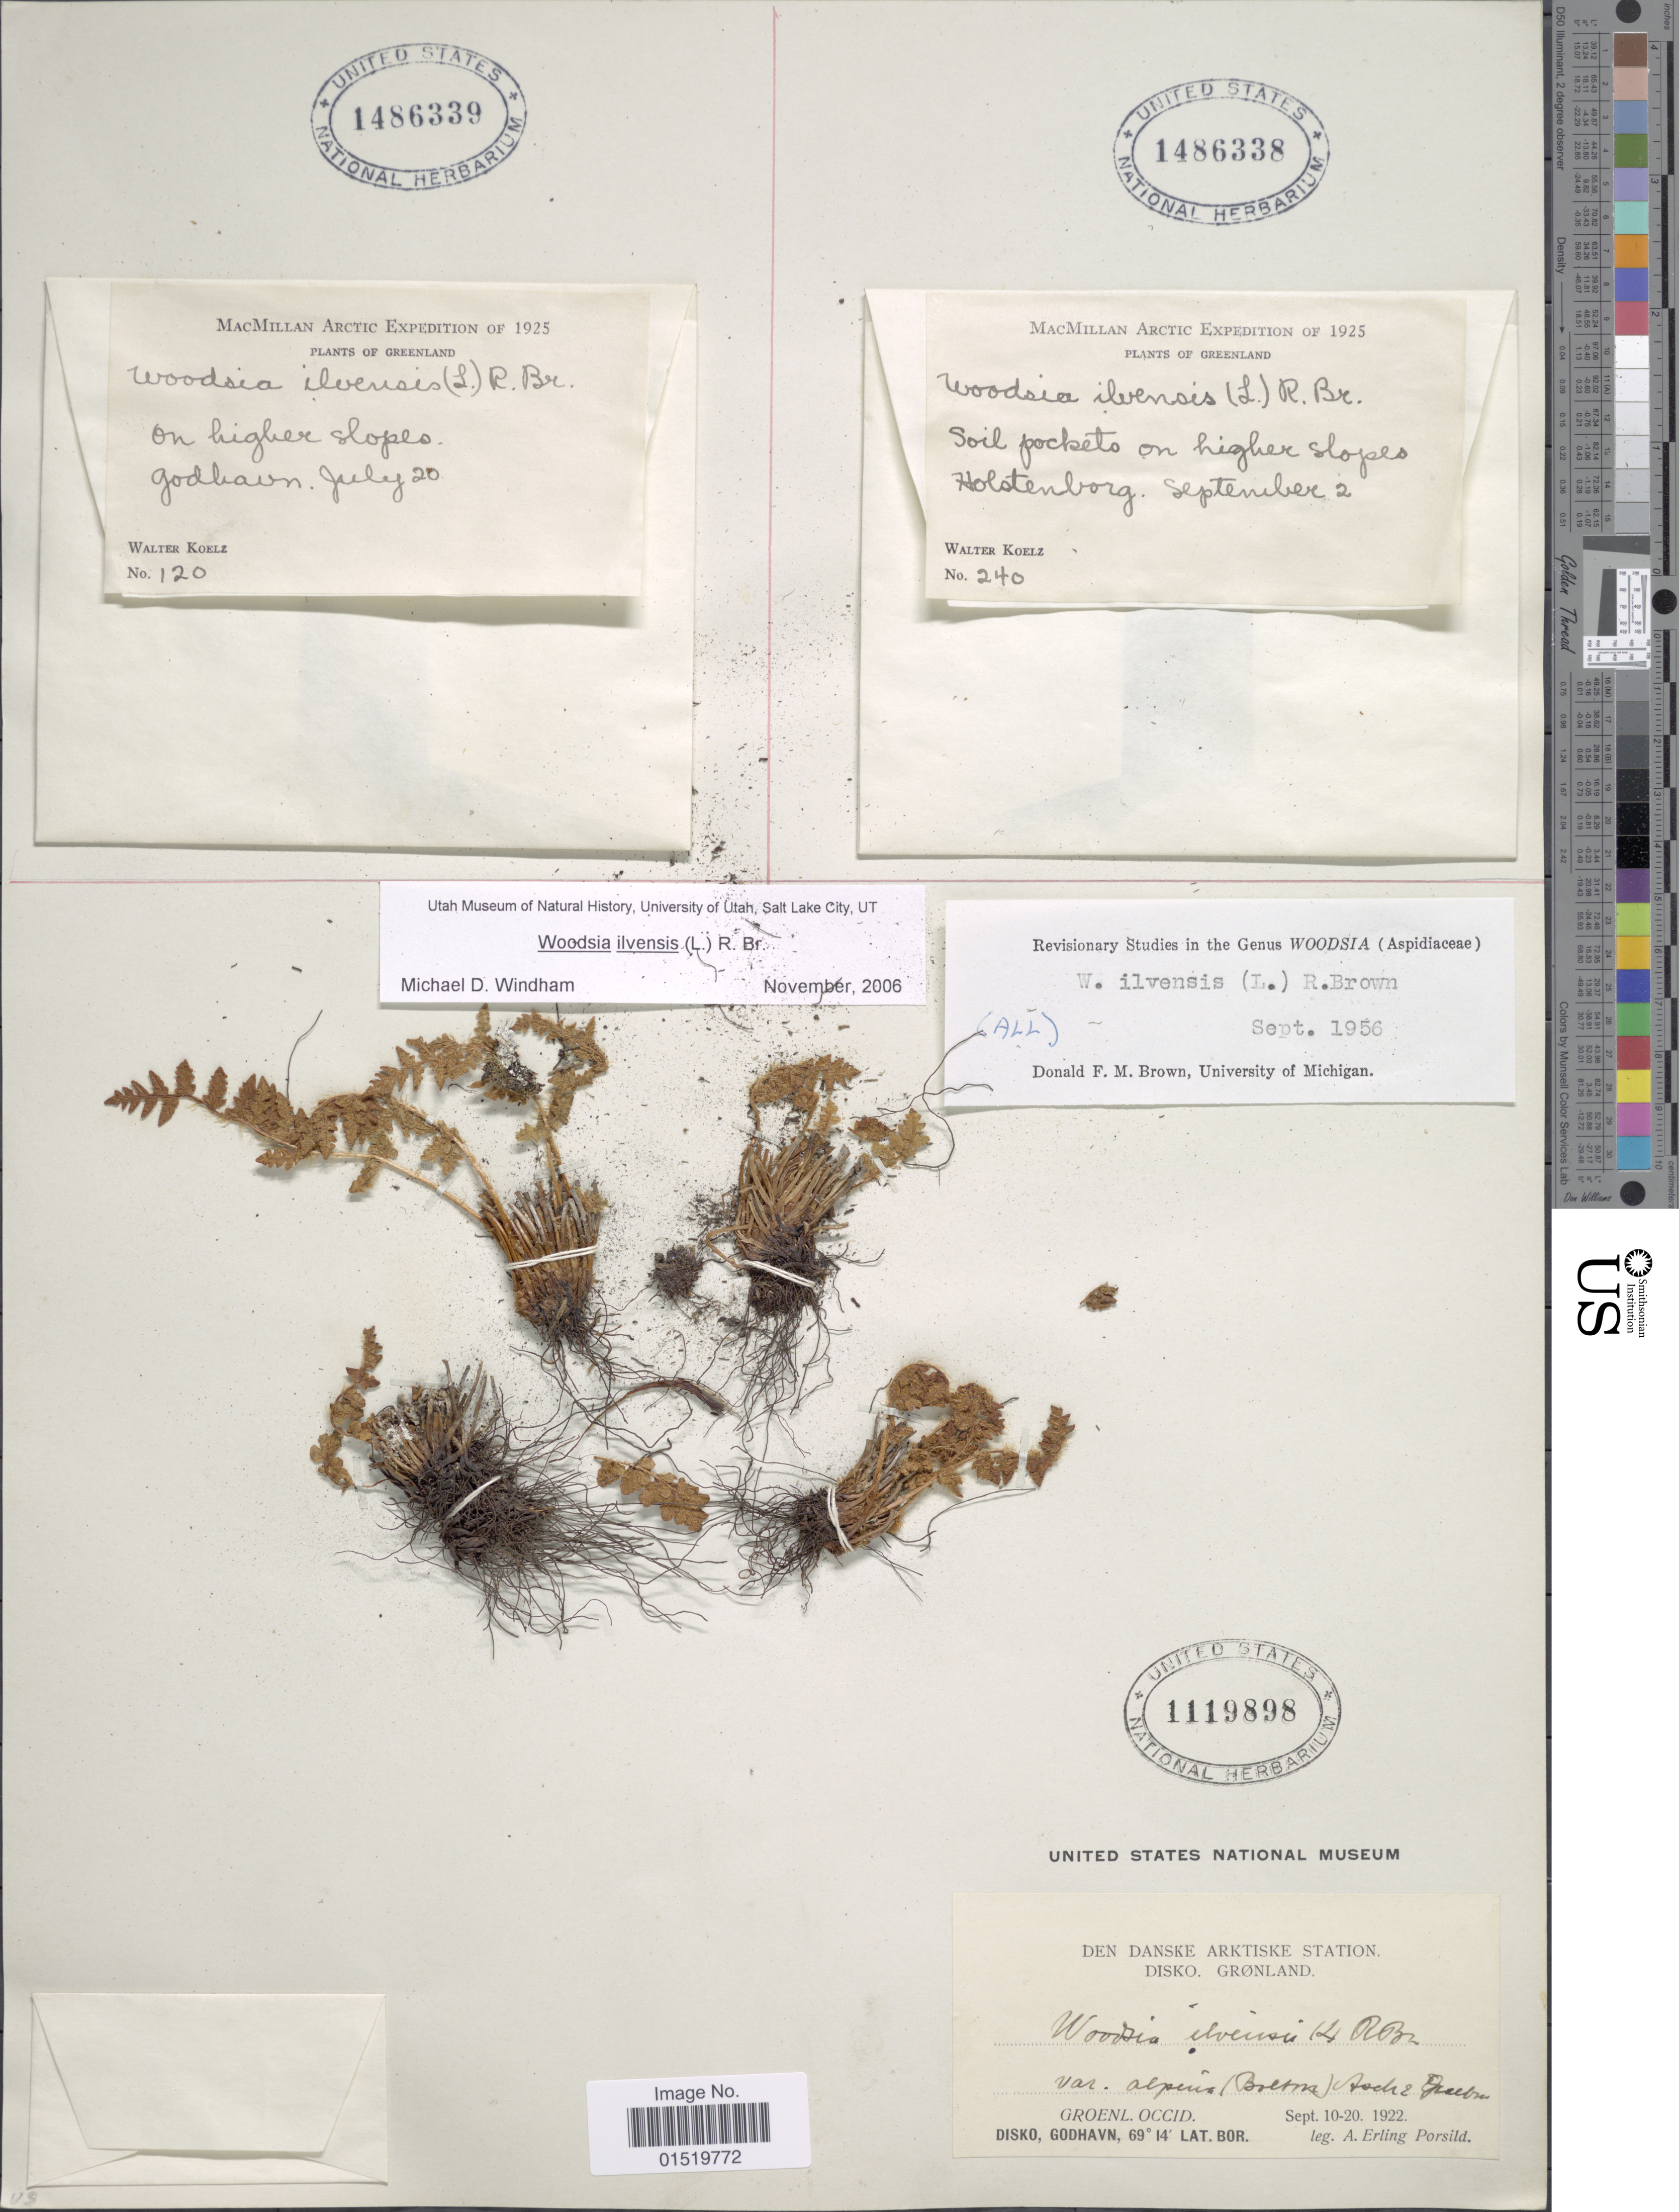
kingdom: Plantae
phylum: Tracheophyta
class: Polypodiopsida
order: Polypodiales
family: Woodsiaceae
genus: Woodsia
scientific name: Woodsia ilvensis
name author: (L.) R. Br.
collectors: A. E. Porsild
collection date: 1922-09-10/1922-09-20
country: Greenland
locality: Den Danske Arktiske Station, Disko, Groenl. Occid, Disko, Godhavn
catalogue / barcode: US 1119898